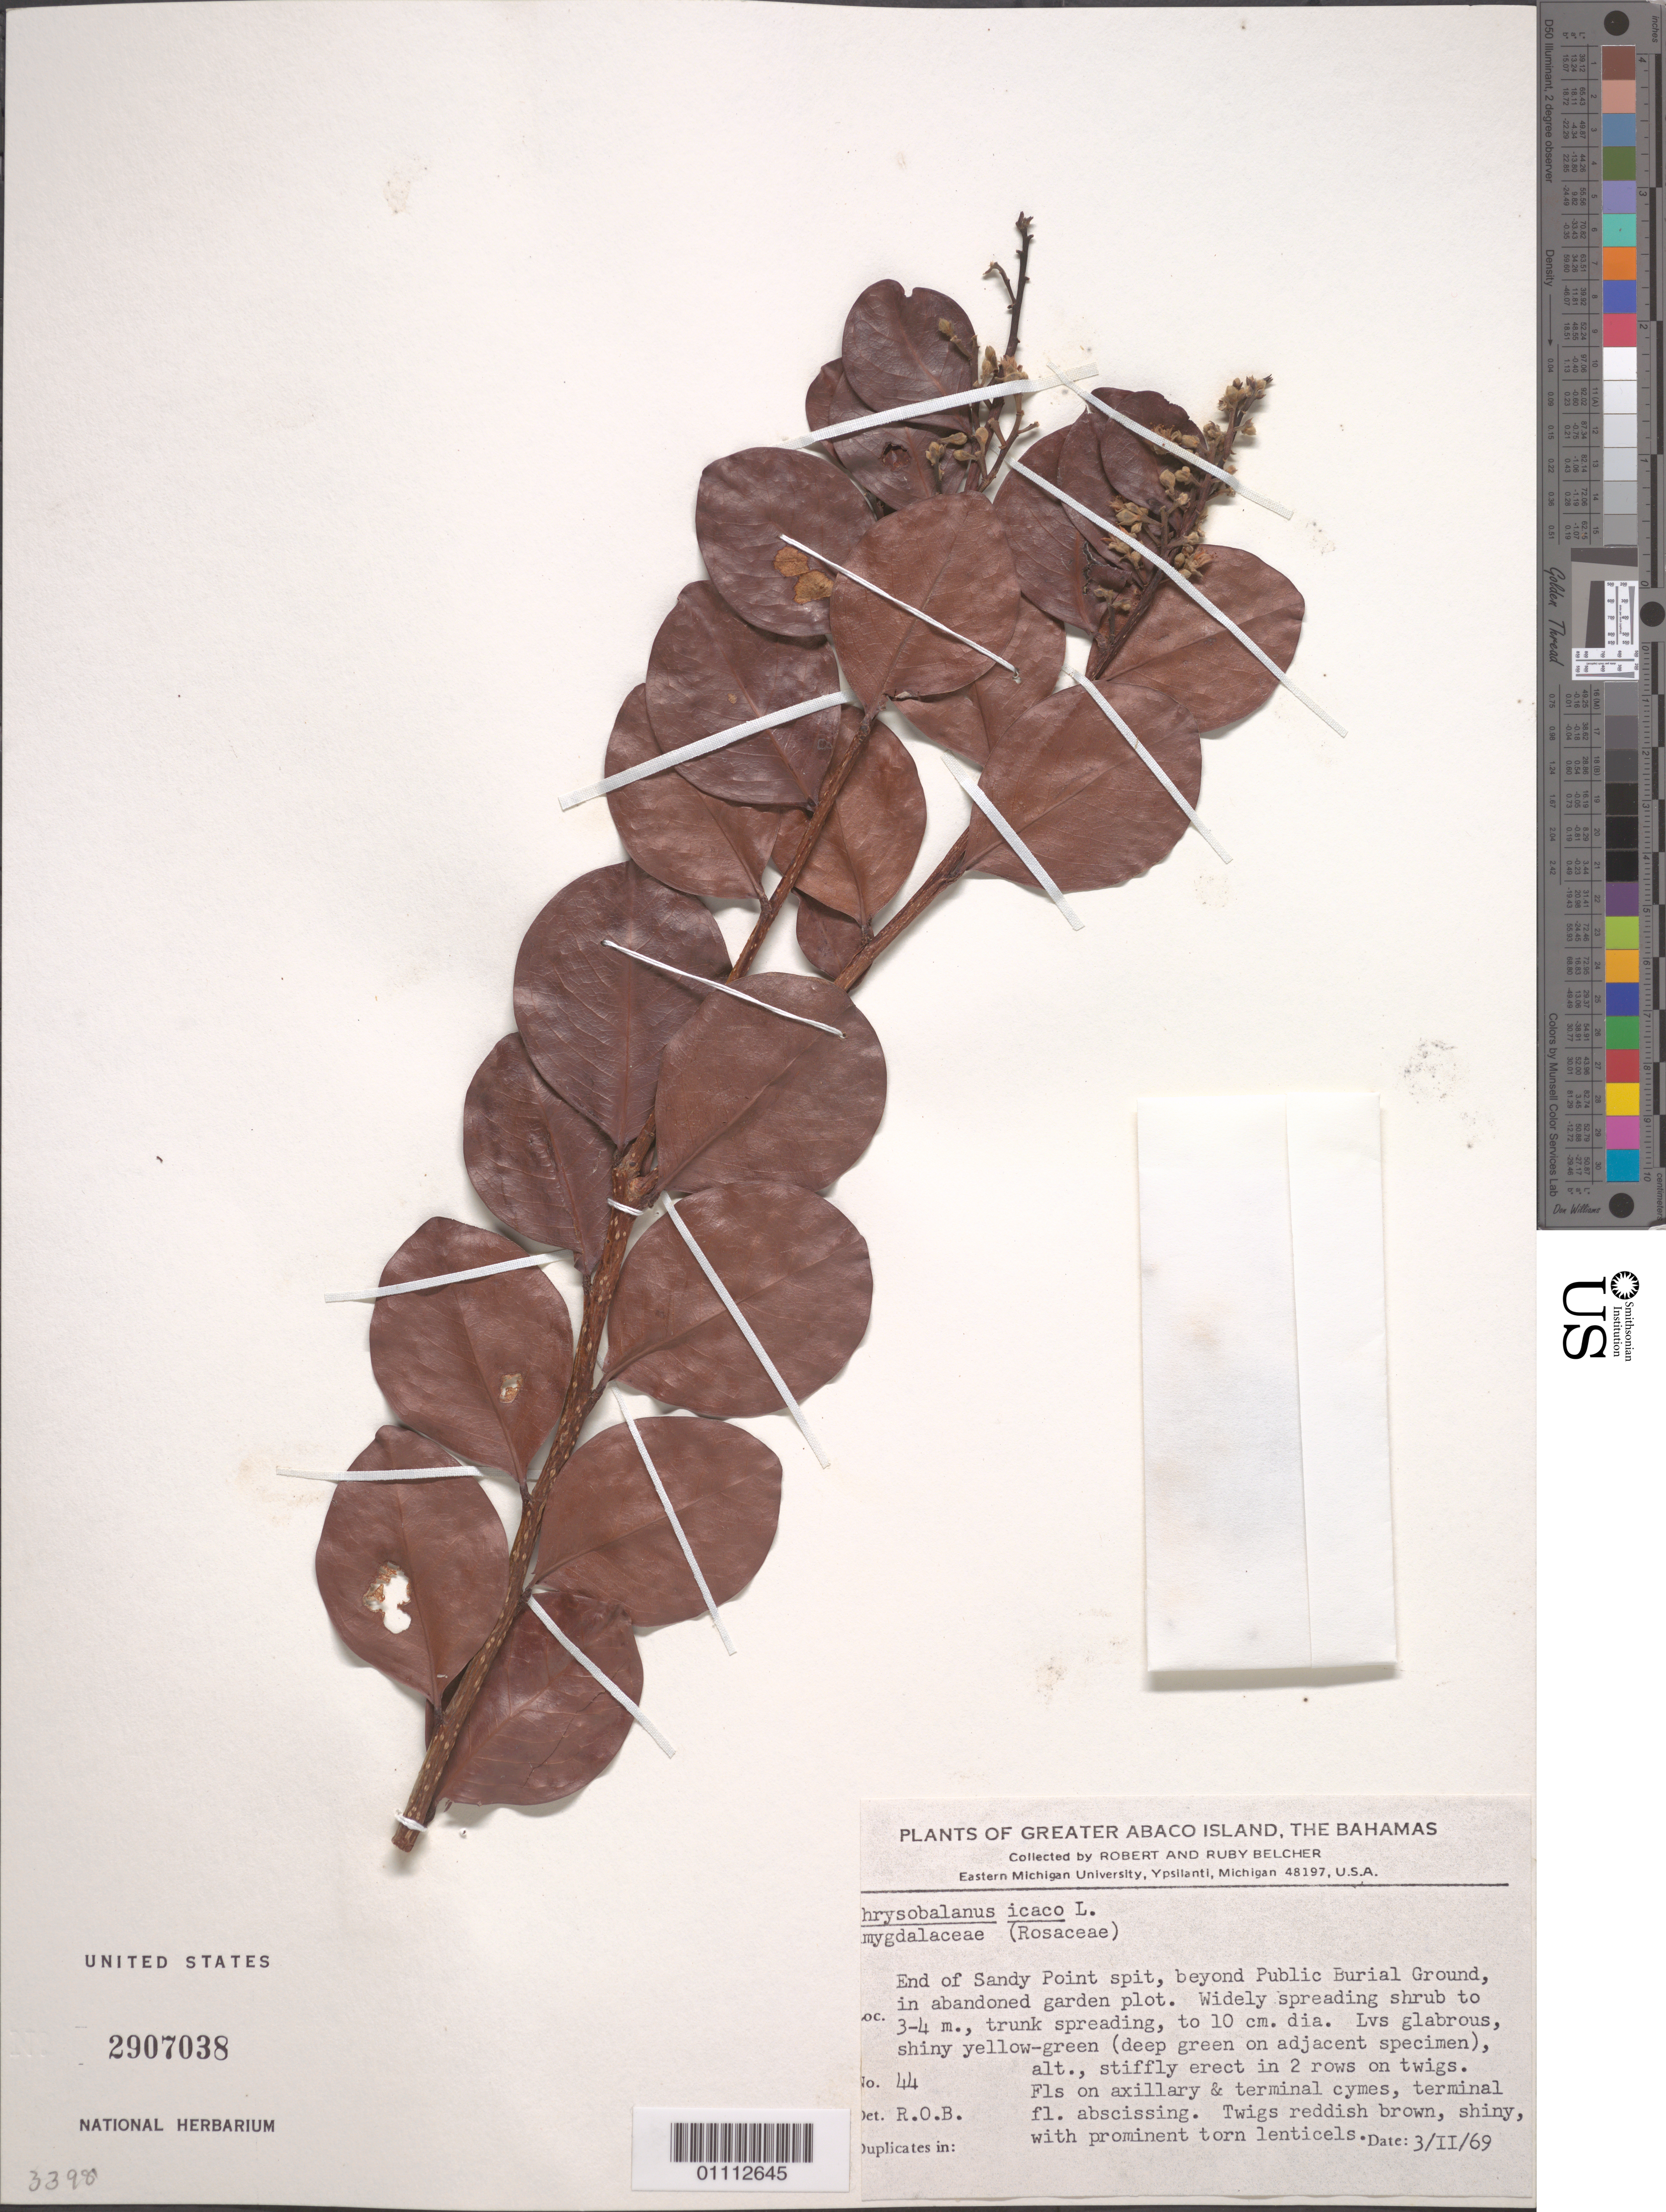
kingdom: Plantae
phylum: Tracheophyta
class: Magnoliopsida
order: Malpighiales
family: Chrysobalanaceae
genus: Chrysobalanus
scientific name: Chrysobalanus icaco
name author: L.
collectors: R. Belcher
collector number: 44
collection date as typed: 03 Feb 1969 or 02 Feb 1969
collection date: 1969-02-02 or 1969-02-03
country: Bahamas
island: Abaco I.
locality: End of Sandy Point spit, beyond Public Burial Ground, in abandoned garden plot.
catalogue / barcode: US 2907038